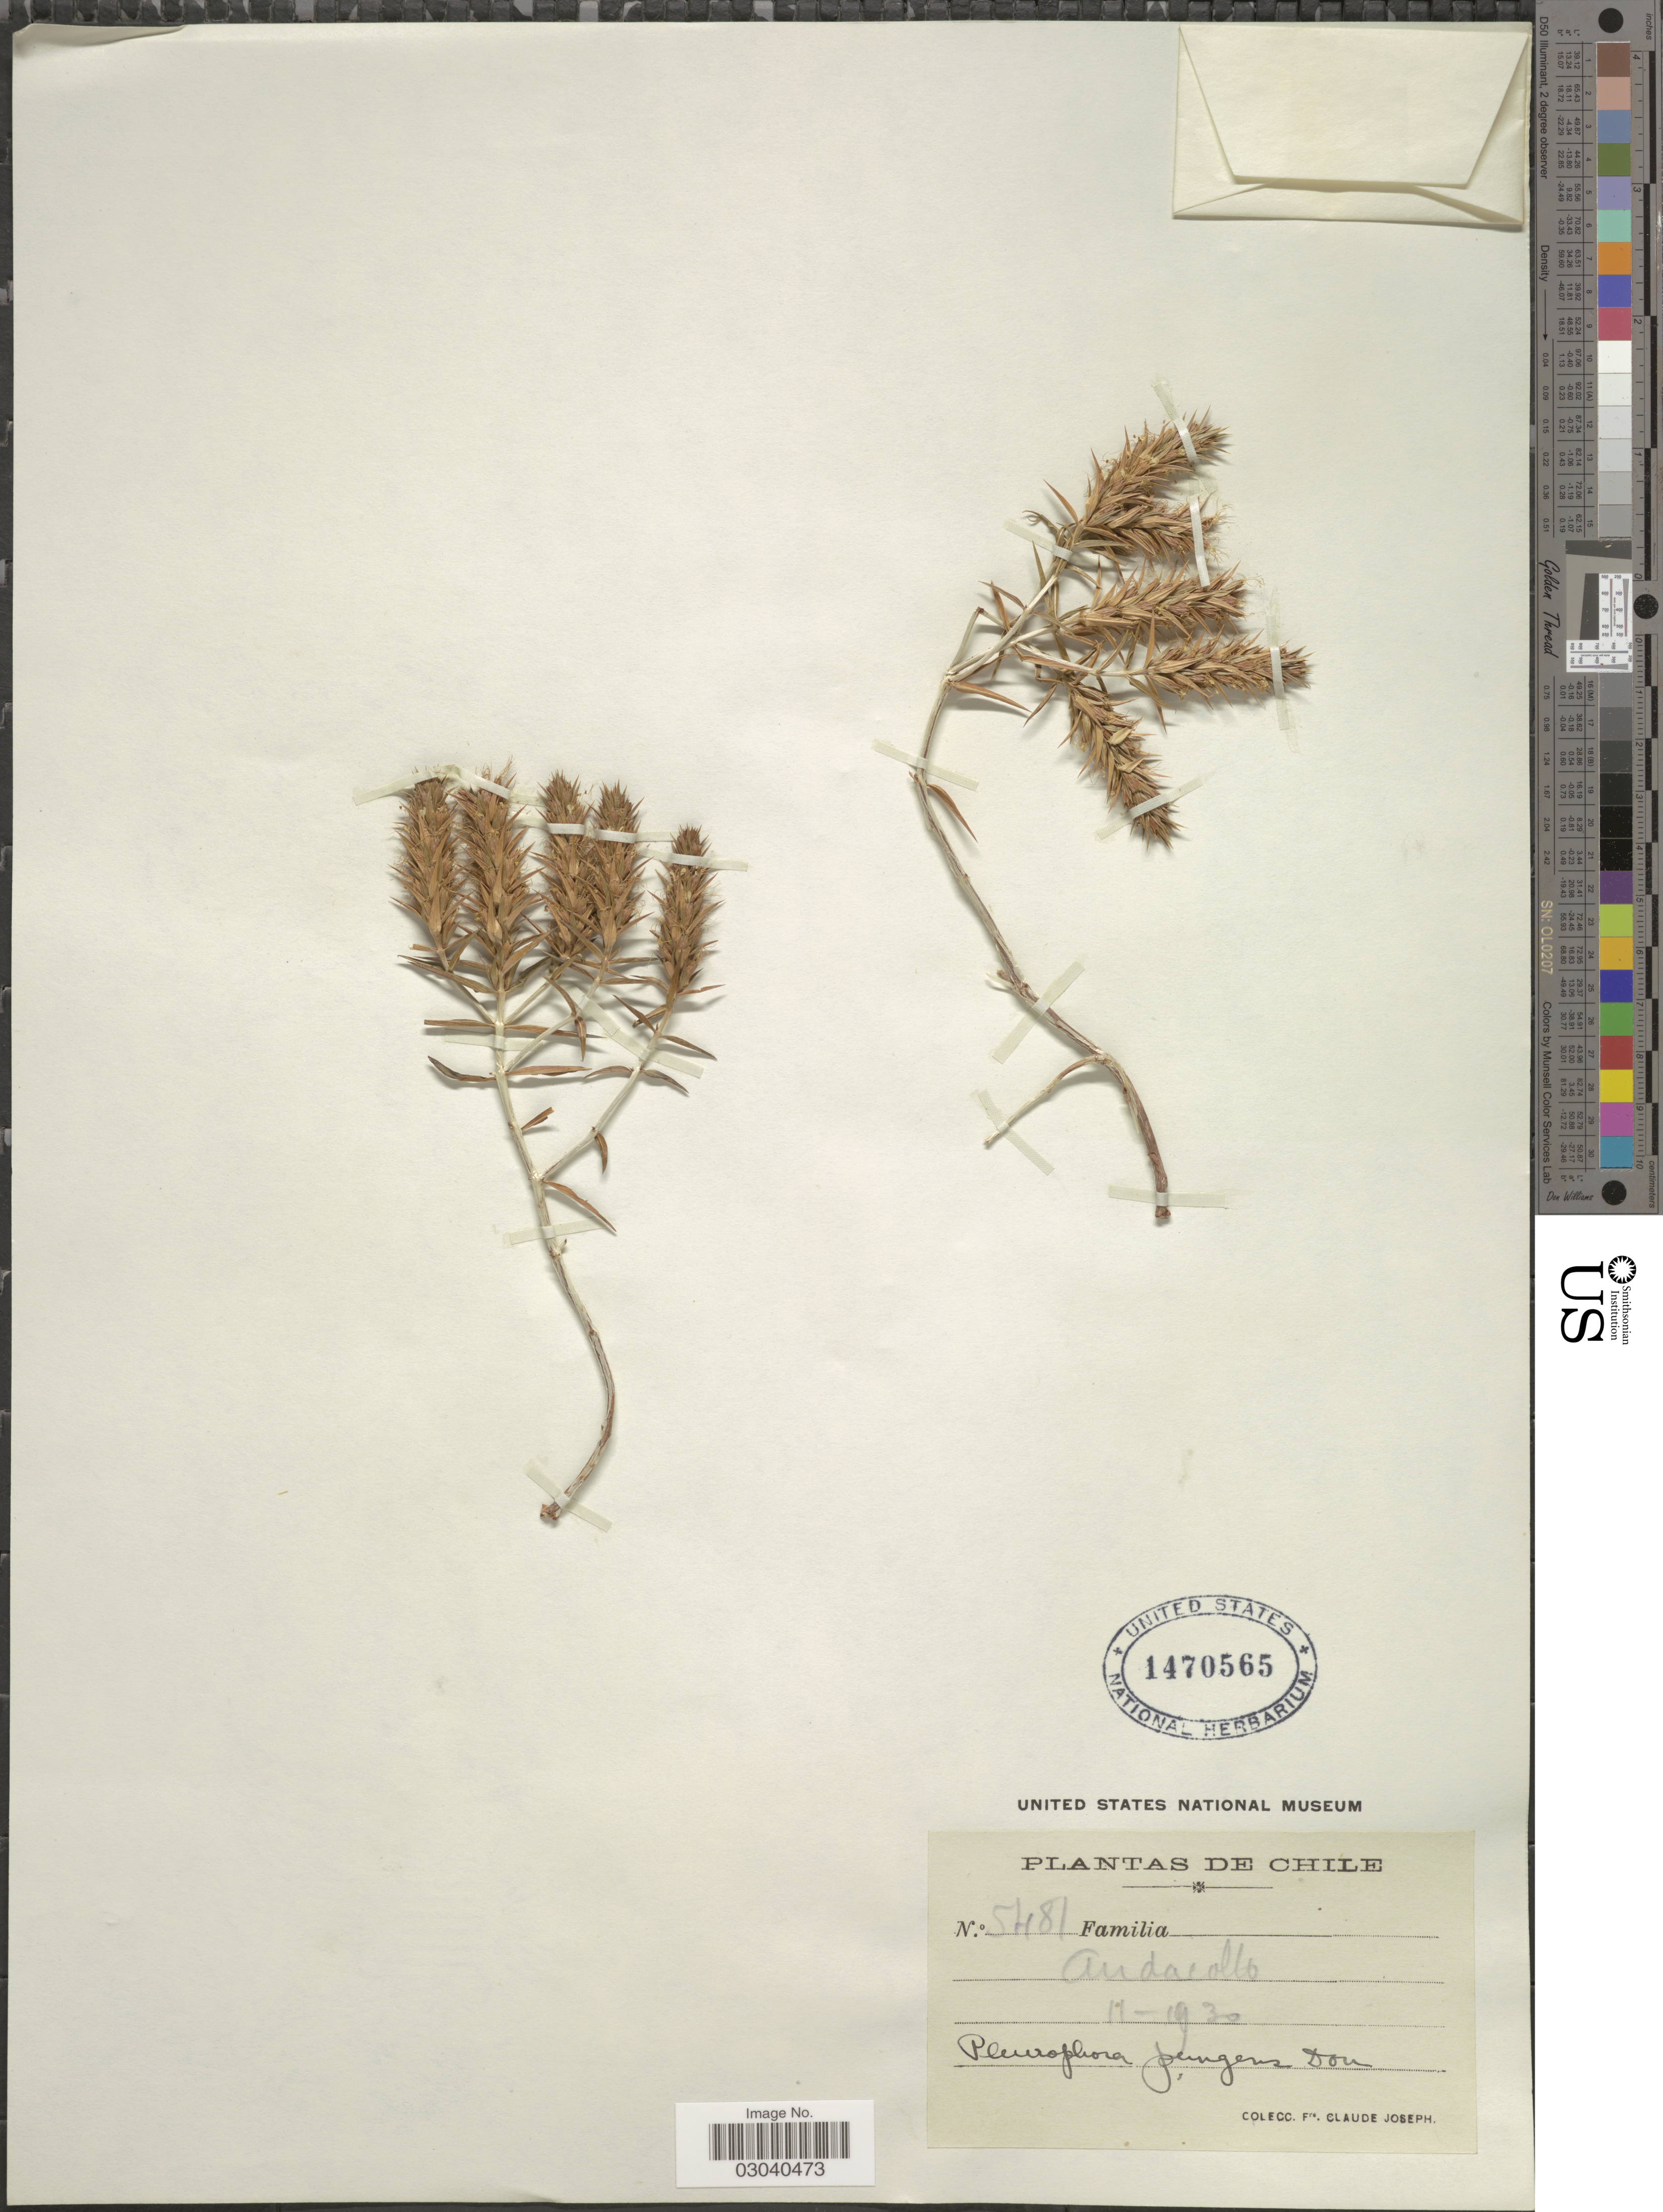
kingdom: Plantae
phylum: Tracheophyta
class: Magnoliopsida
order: Myrtales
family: Lythraceae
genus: Pleurophora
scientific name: Pleurophora pungens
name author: D. Don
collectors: Bro. Claude-Joseph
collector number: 5481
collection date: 1930-11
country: Chile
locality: Andacollo.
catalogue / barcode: US 1470565